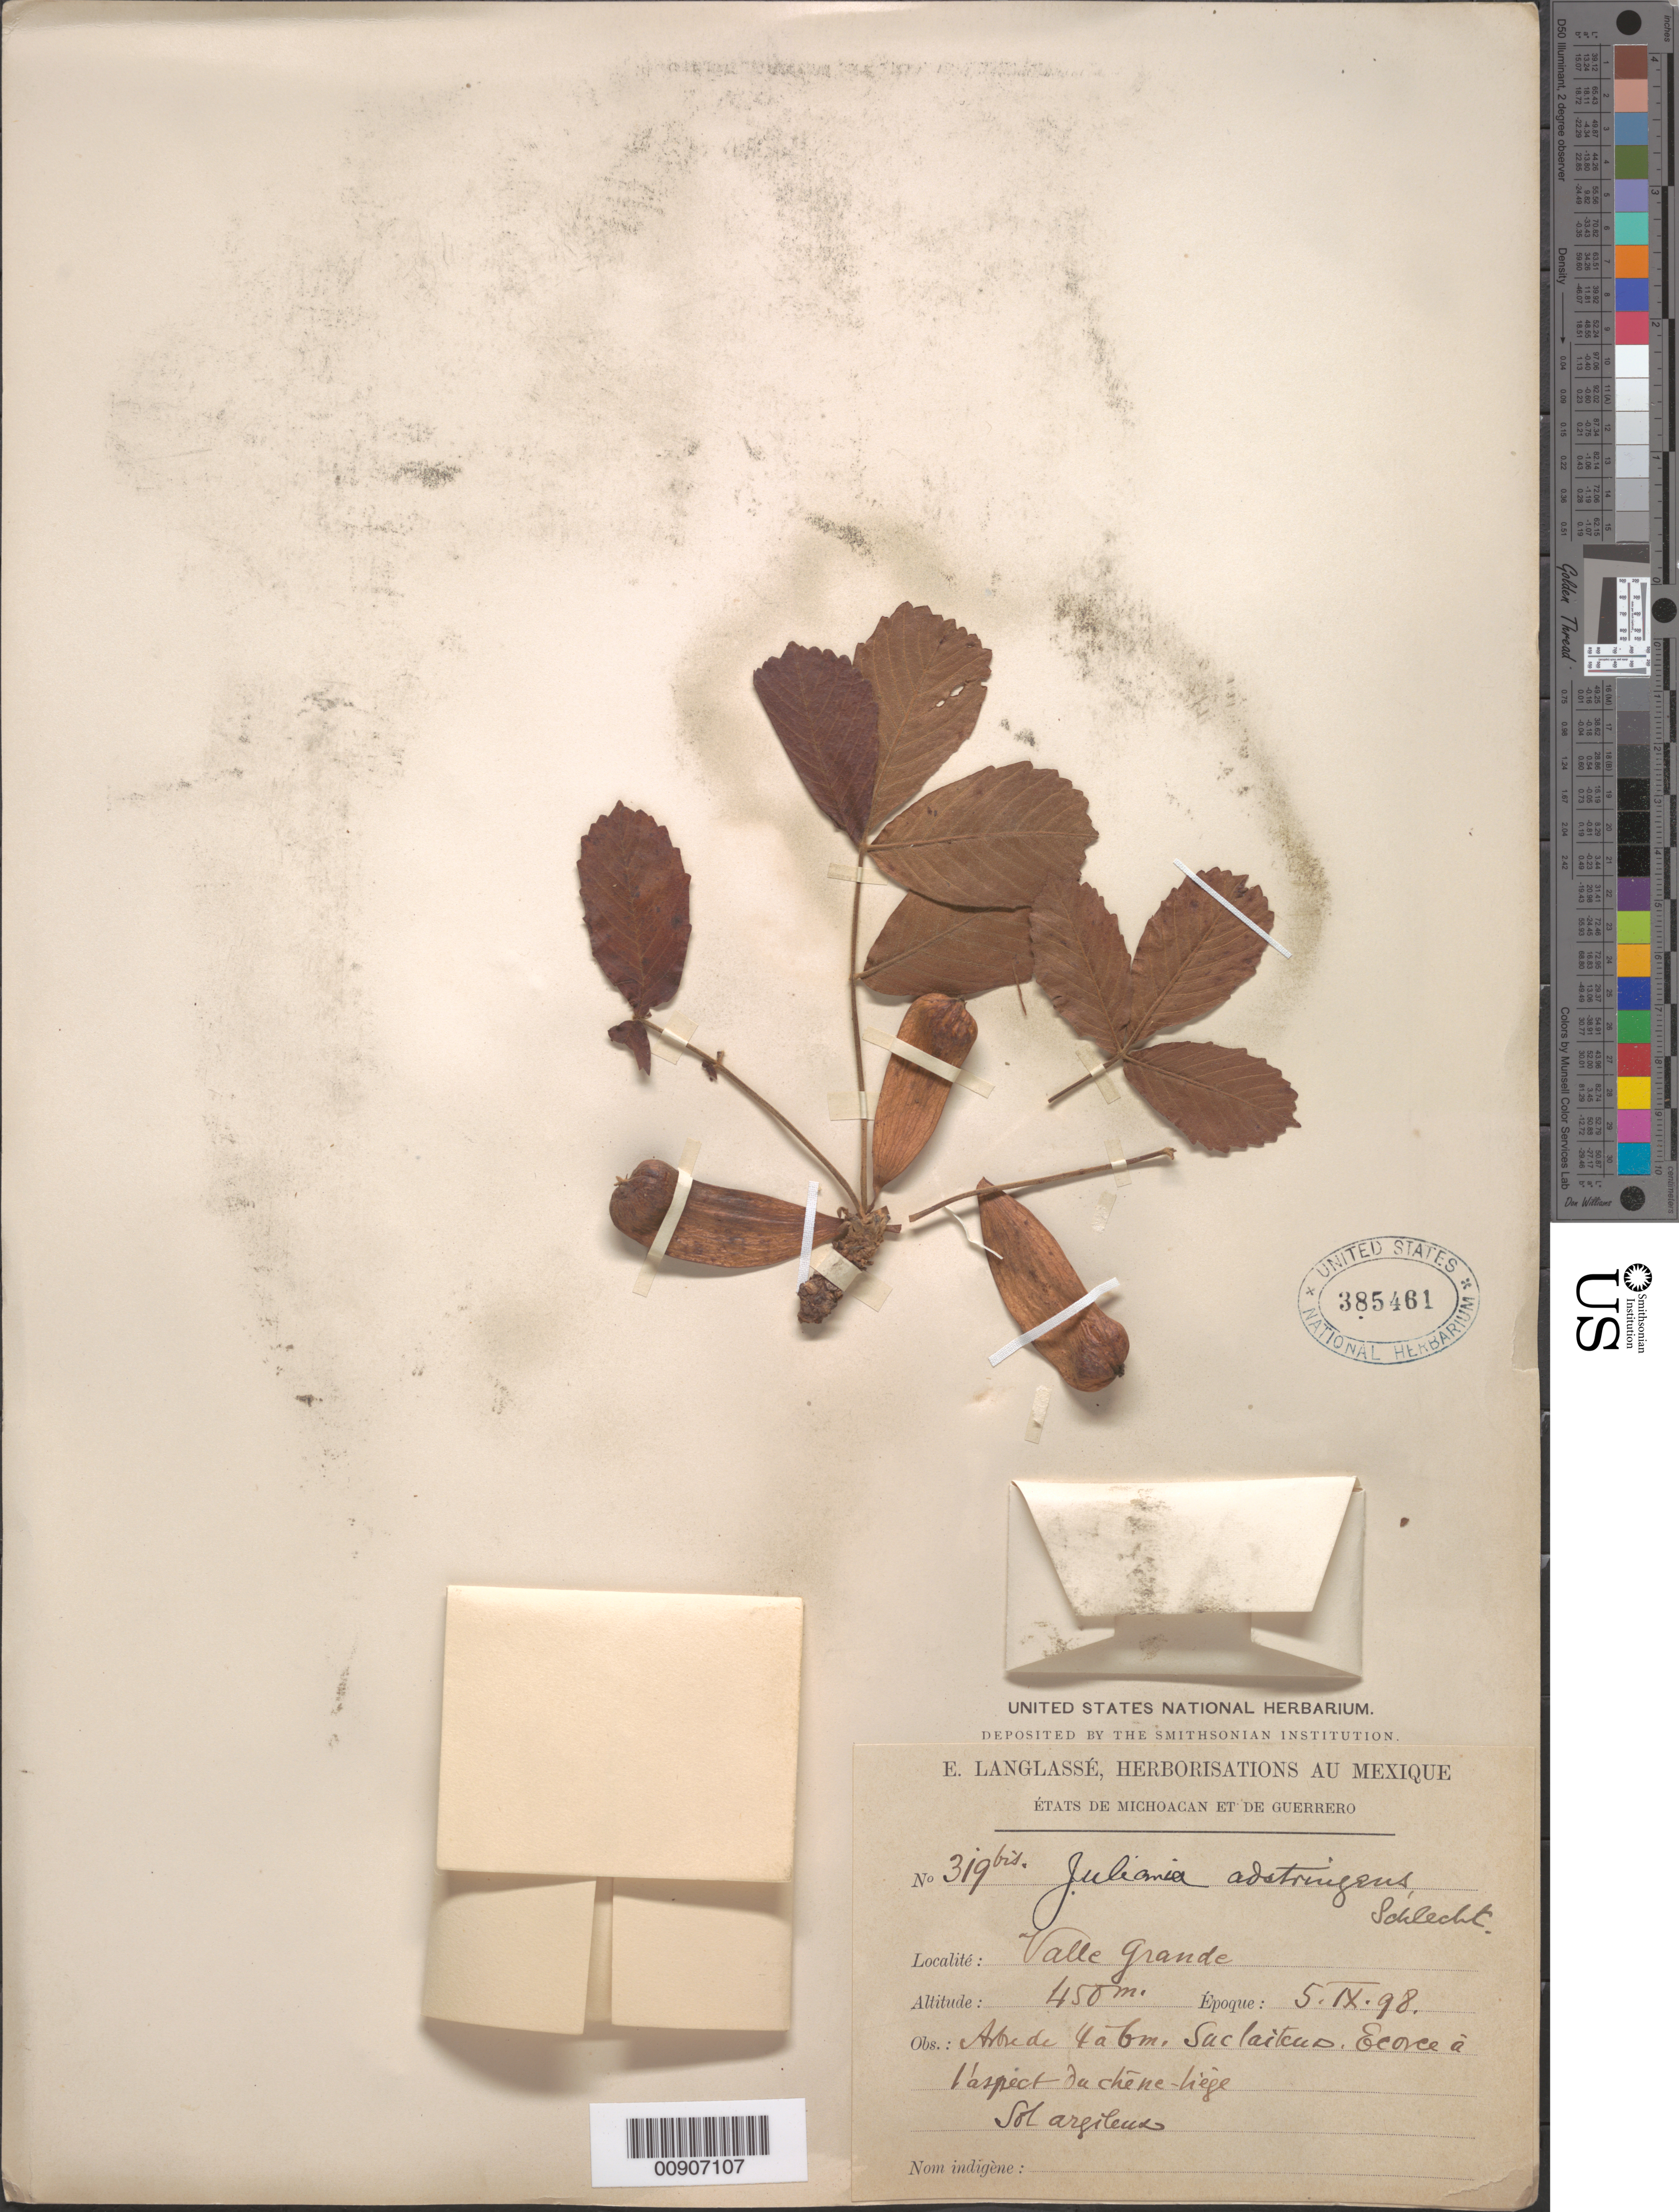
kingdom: Plantae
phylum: Tracheophyta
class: Magnoliopsida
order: Sapindales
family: Anacardiaceae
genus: Amphipterygium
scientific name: Amphipterygium adstringens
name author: (Schltdl.) Schiede ex Standl.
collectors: E. Langlassé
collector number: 319 bis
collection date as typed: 05 Sep 1898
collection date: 1898-09-05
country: Mexico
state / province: Guerrero / Michoacán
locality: Valle Grande. Ètats de Michoacán et de Guerrero.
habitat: Sol argileux.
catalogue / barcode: US 385461